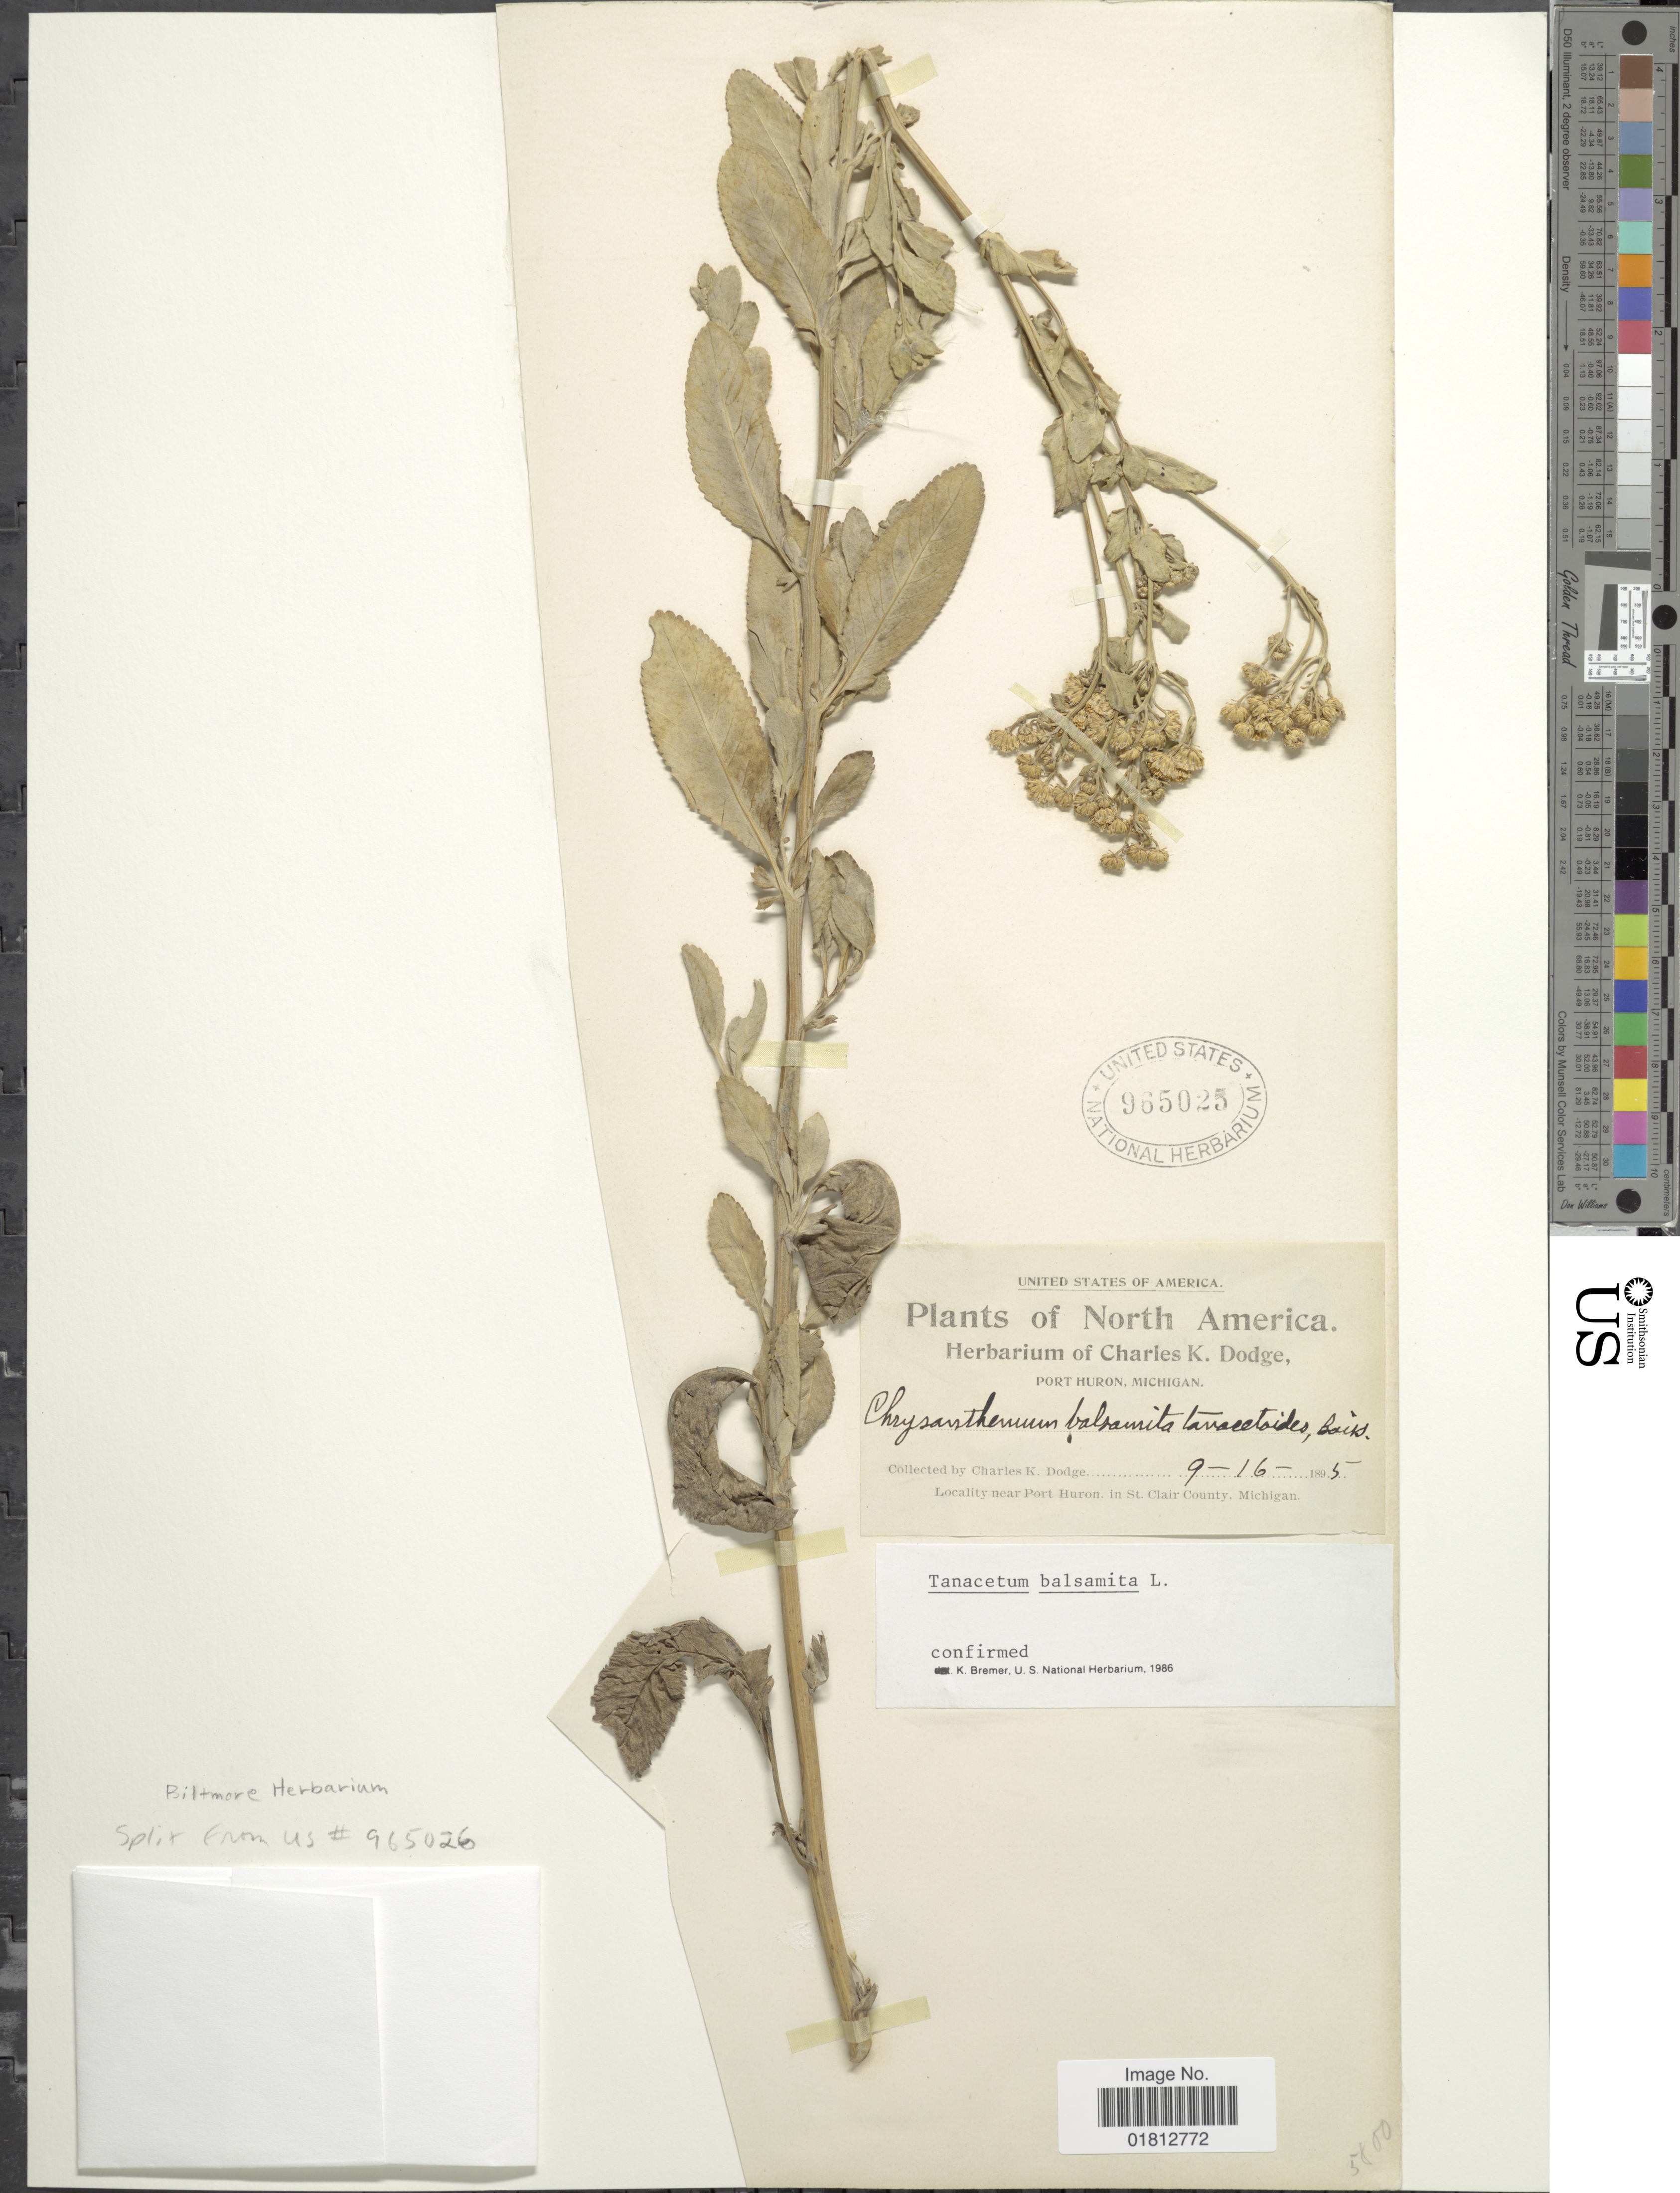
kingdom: Plantae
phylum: Tracheophyta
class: Magnoliopsida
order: Asterales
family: Asteraceae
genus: Tanacetum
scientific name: Tanacetum balsamita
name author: L.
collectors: C. K. Dodge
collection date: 1895-09-16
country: United States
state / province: Michigan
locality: North America, near Port Huron, in St. Clair County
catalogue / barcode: US 965025